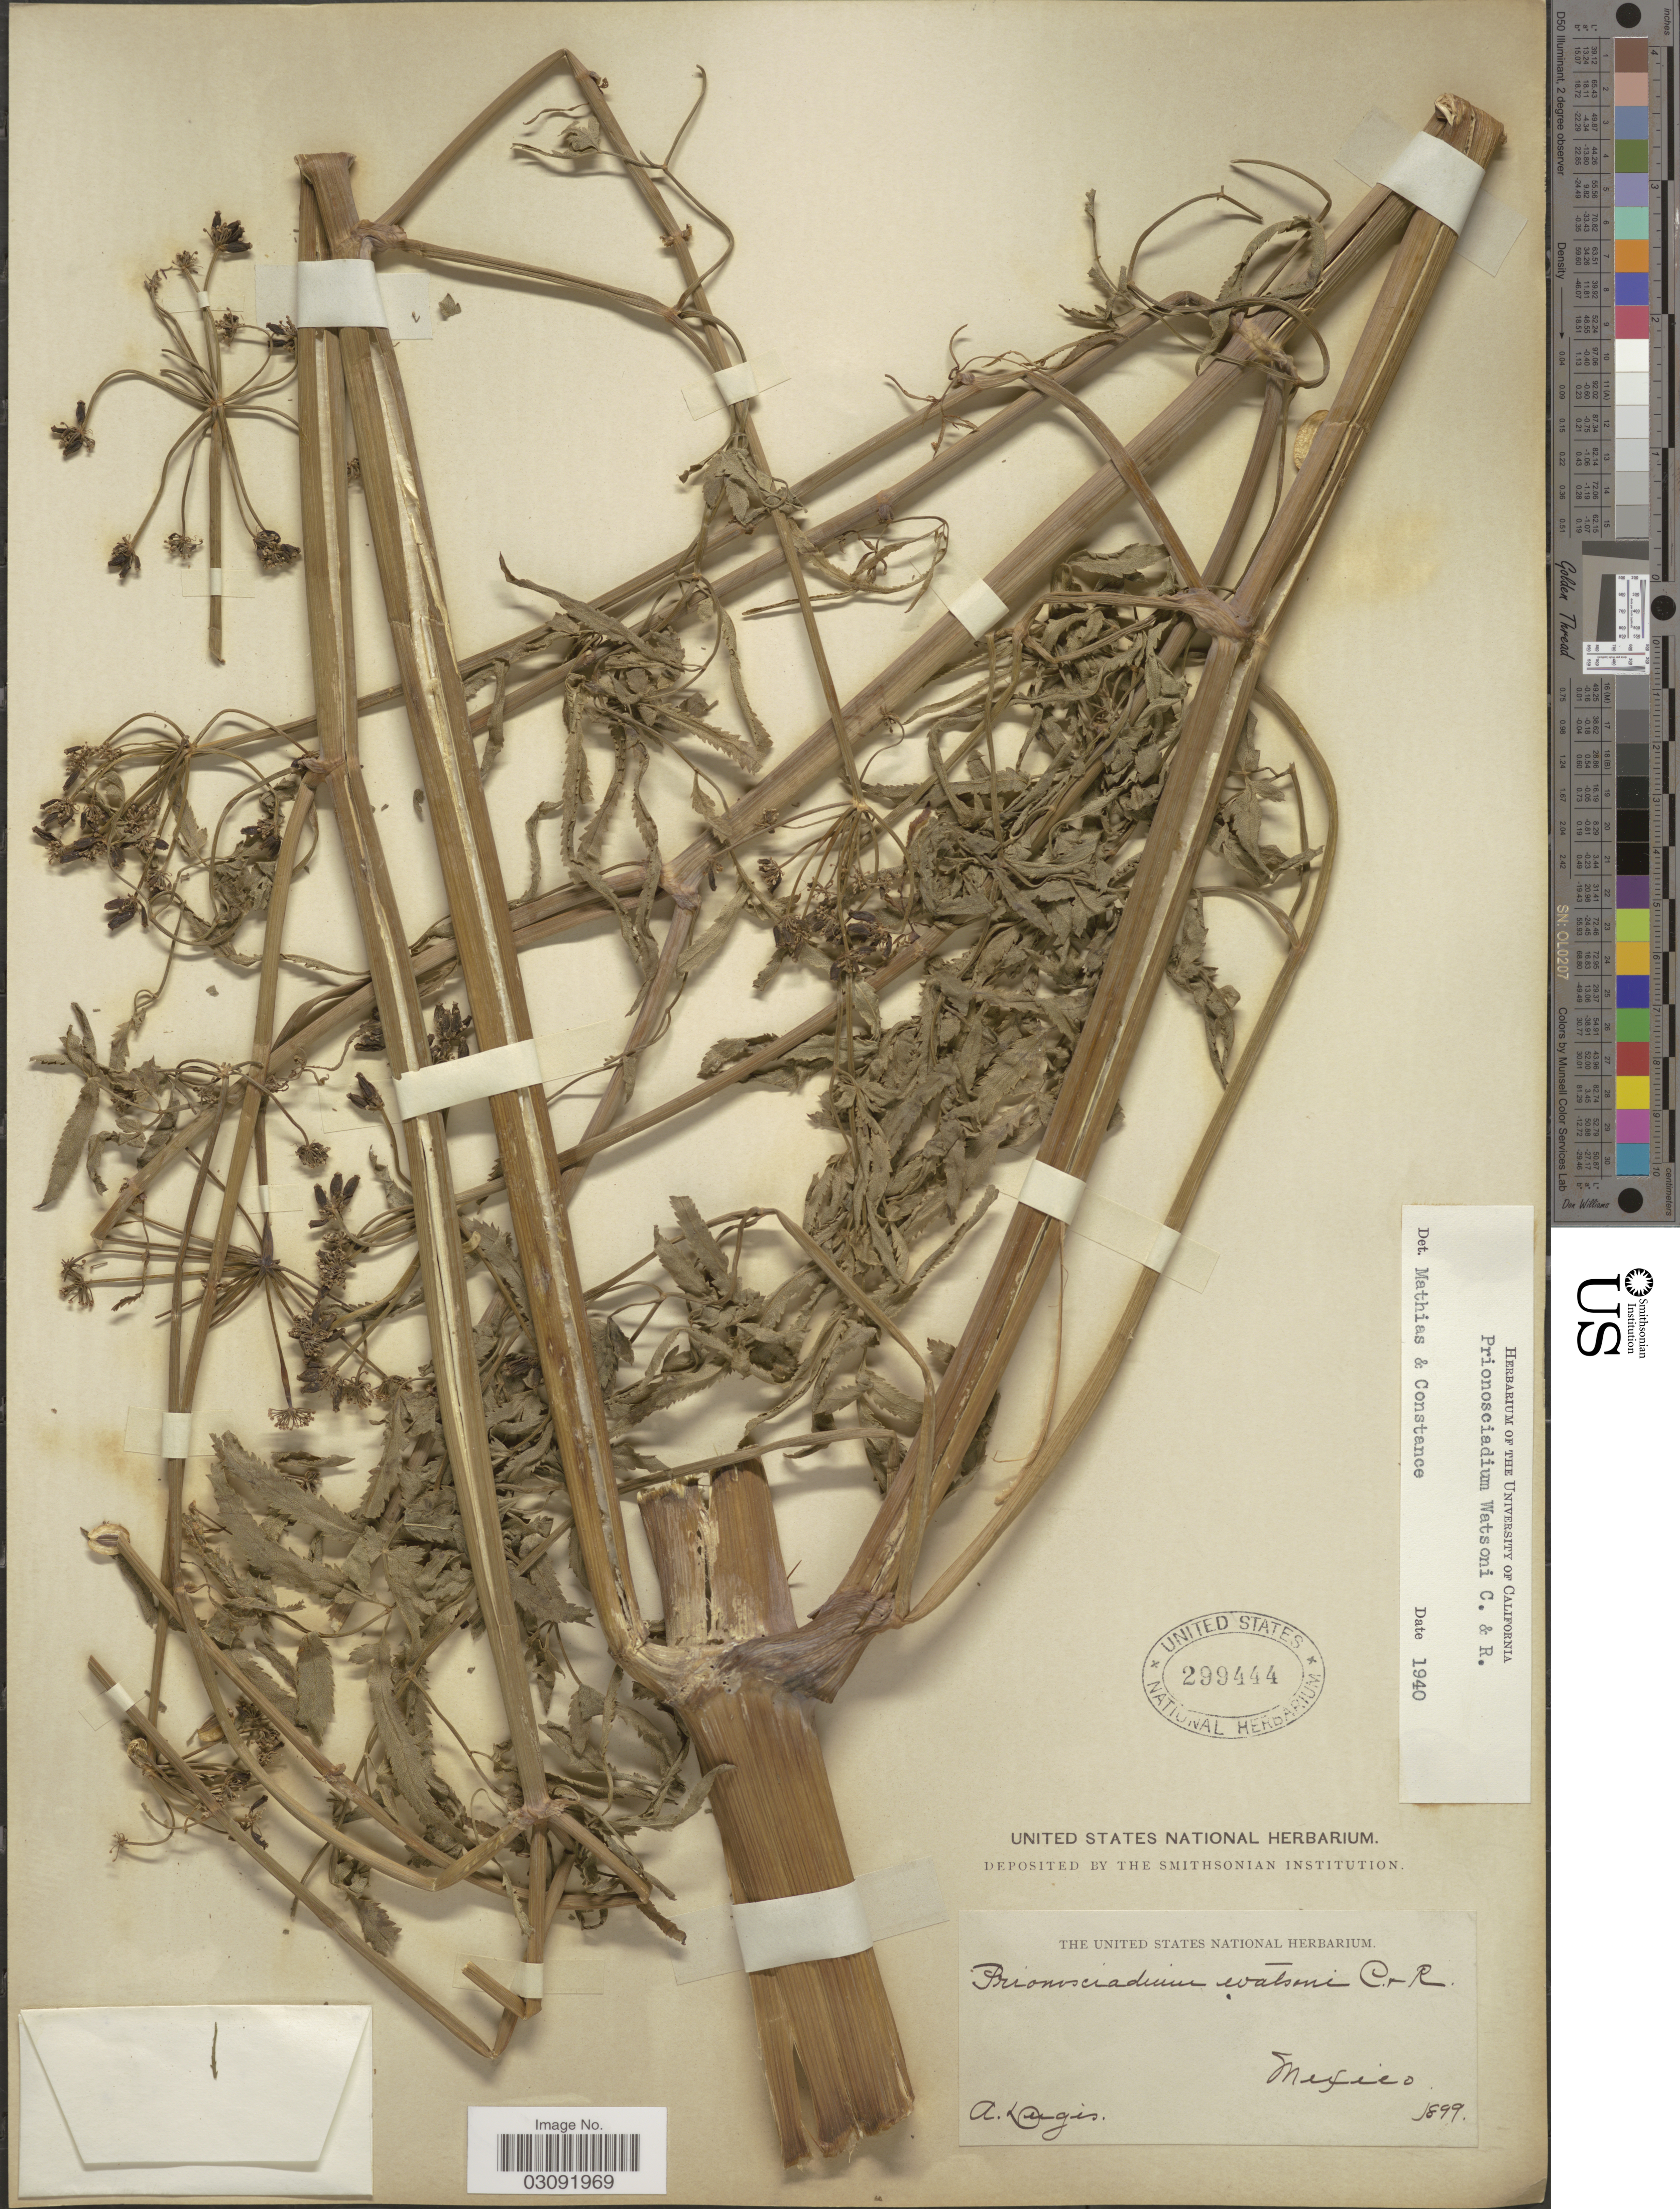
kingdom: Plantae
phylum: Tracheophyta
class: Magnoliopsida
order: Apiales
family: Apiaceae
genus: Prionosciadium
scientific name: Prionosciadium watsonii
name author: J.M. Coult. & Rose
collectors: A. Duges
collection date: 1899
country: Mexico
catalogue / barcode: US 299444